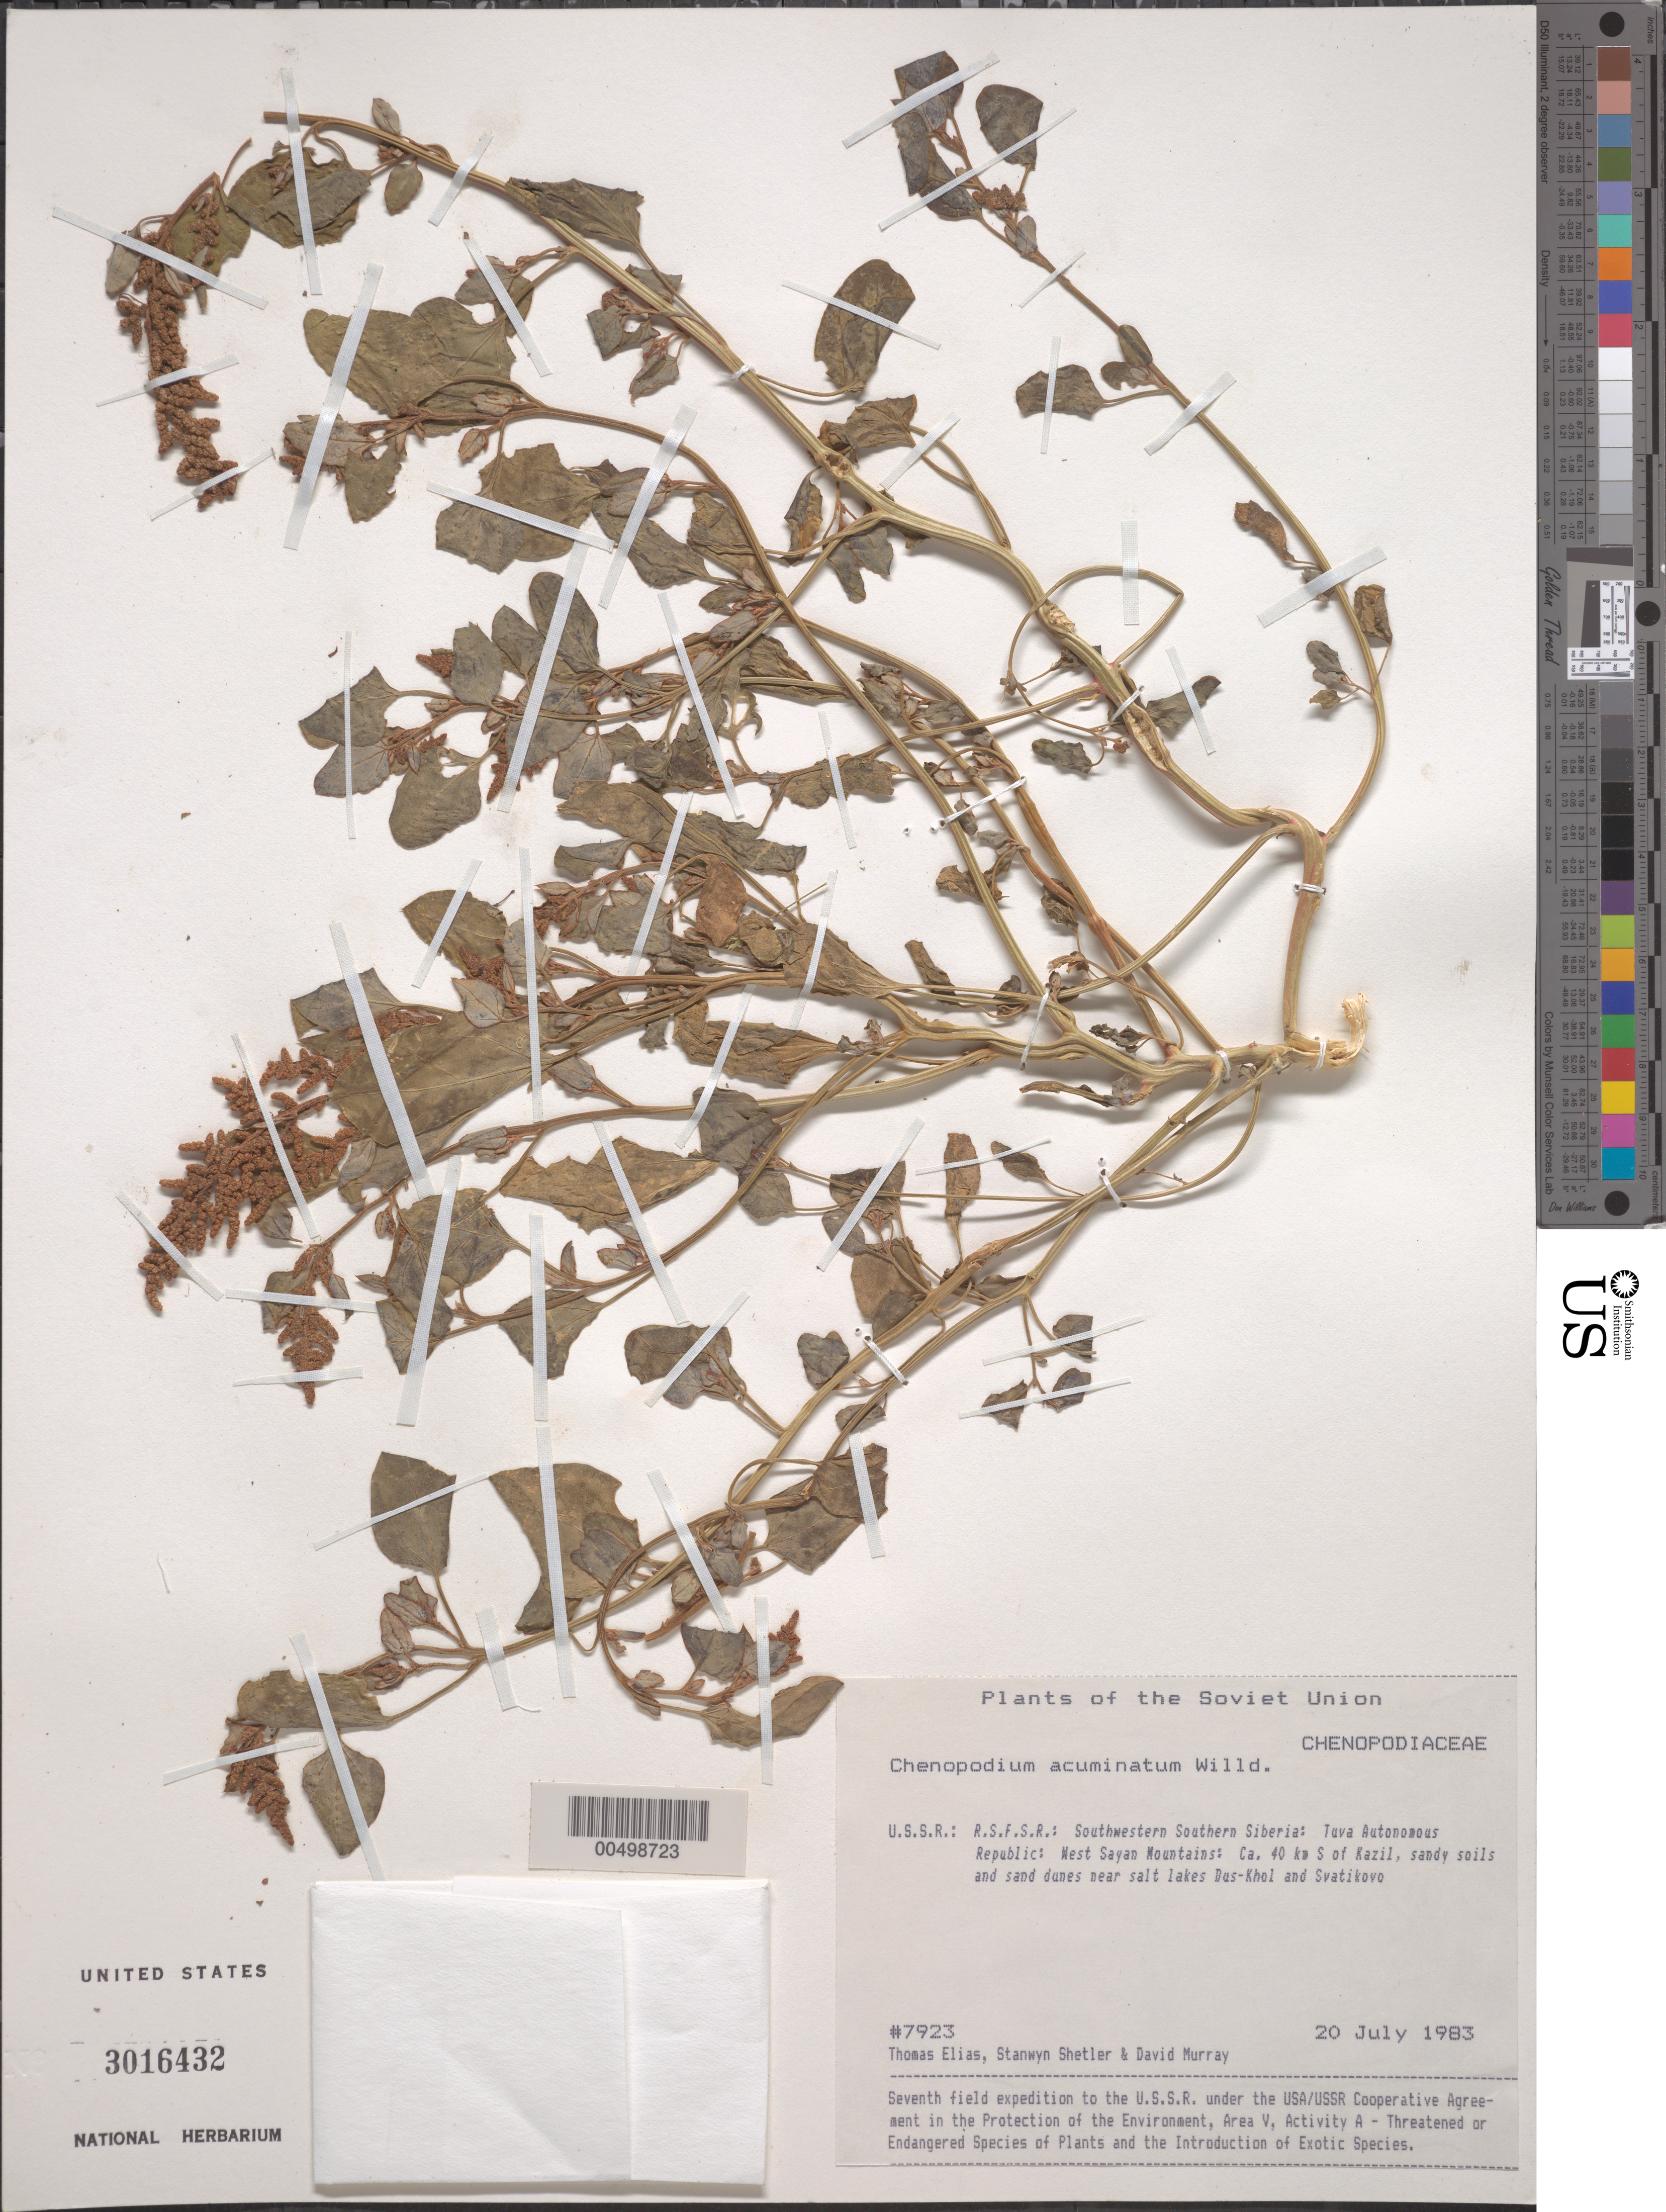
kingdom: Plantae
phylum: Tracheophyta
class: Magnoliopsida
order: Caryophyllales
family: Amaranthaceae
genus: Chenopodium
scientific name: Chenopodium acuminatum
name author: Willd.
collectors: T. Elias, S. Shetler & D. F. Murray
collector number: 7923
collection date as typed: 20 Jul 1983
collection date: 1983-07-20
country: Russian Federation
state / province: Tuva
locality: West Sayan Mountains, ca. 40 km S of Kazil [Kyzyl], near salt lakes Dus-Khol and Svatikovo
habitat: sandy soils and sand dunes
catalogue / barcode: US 3016432